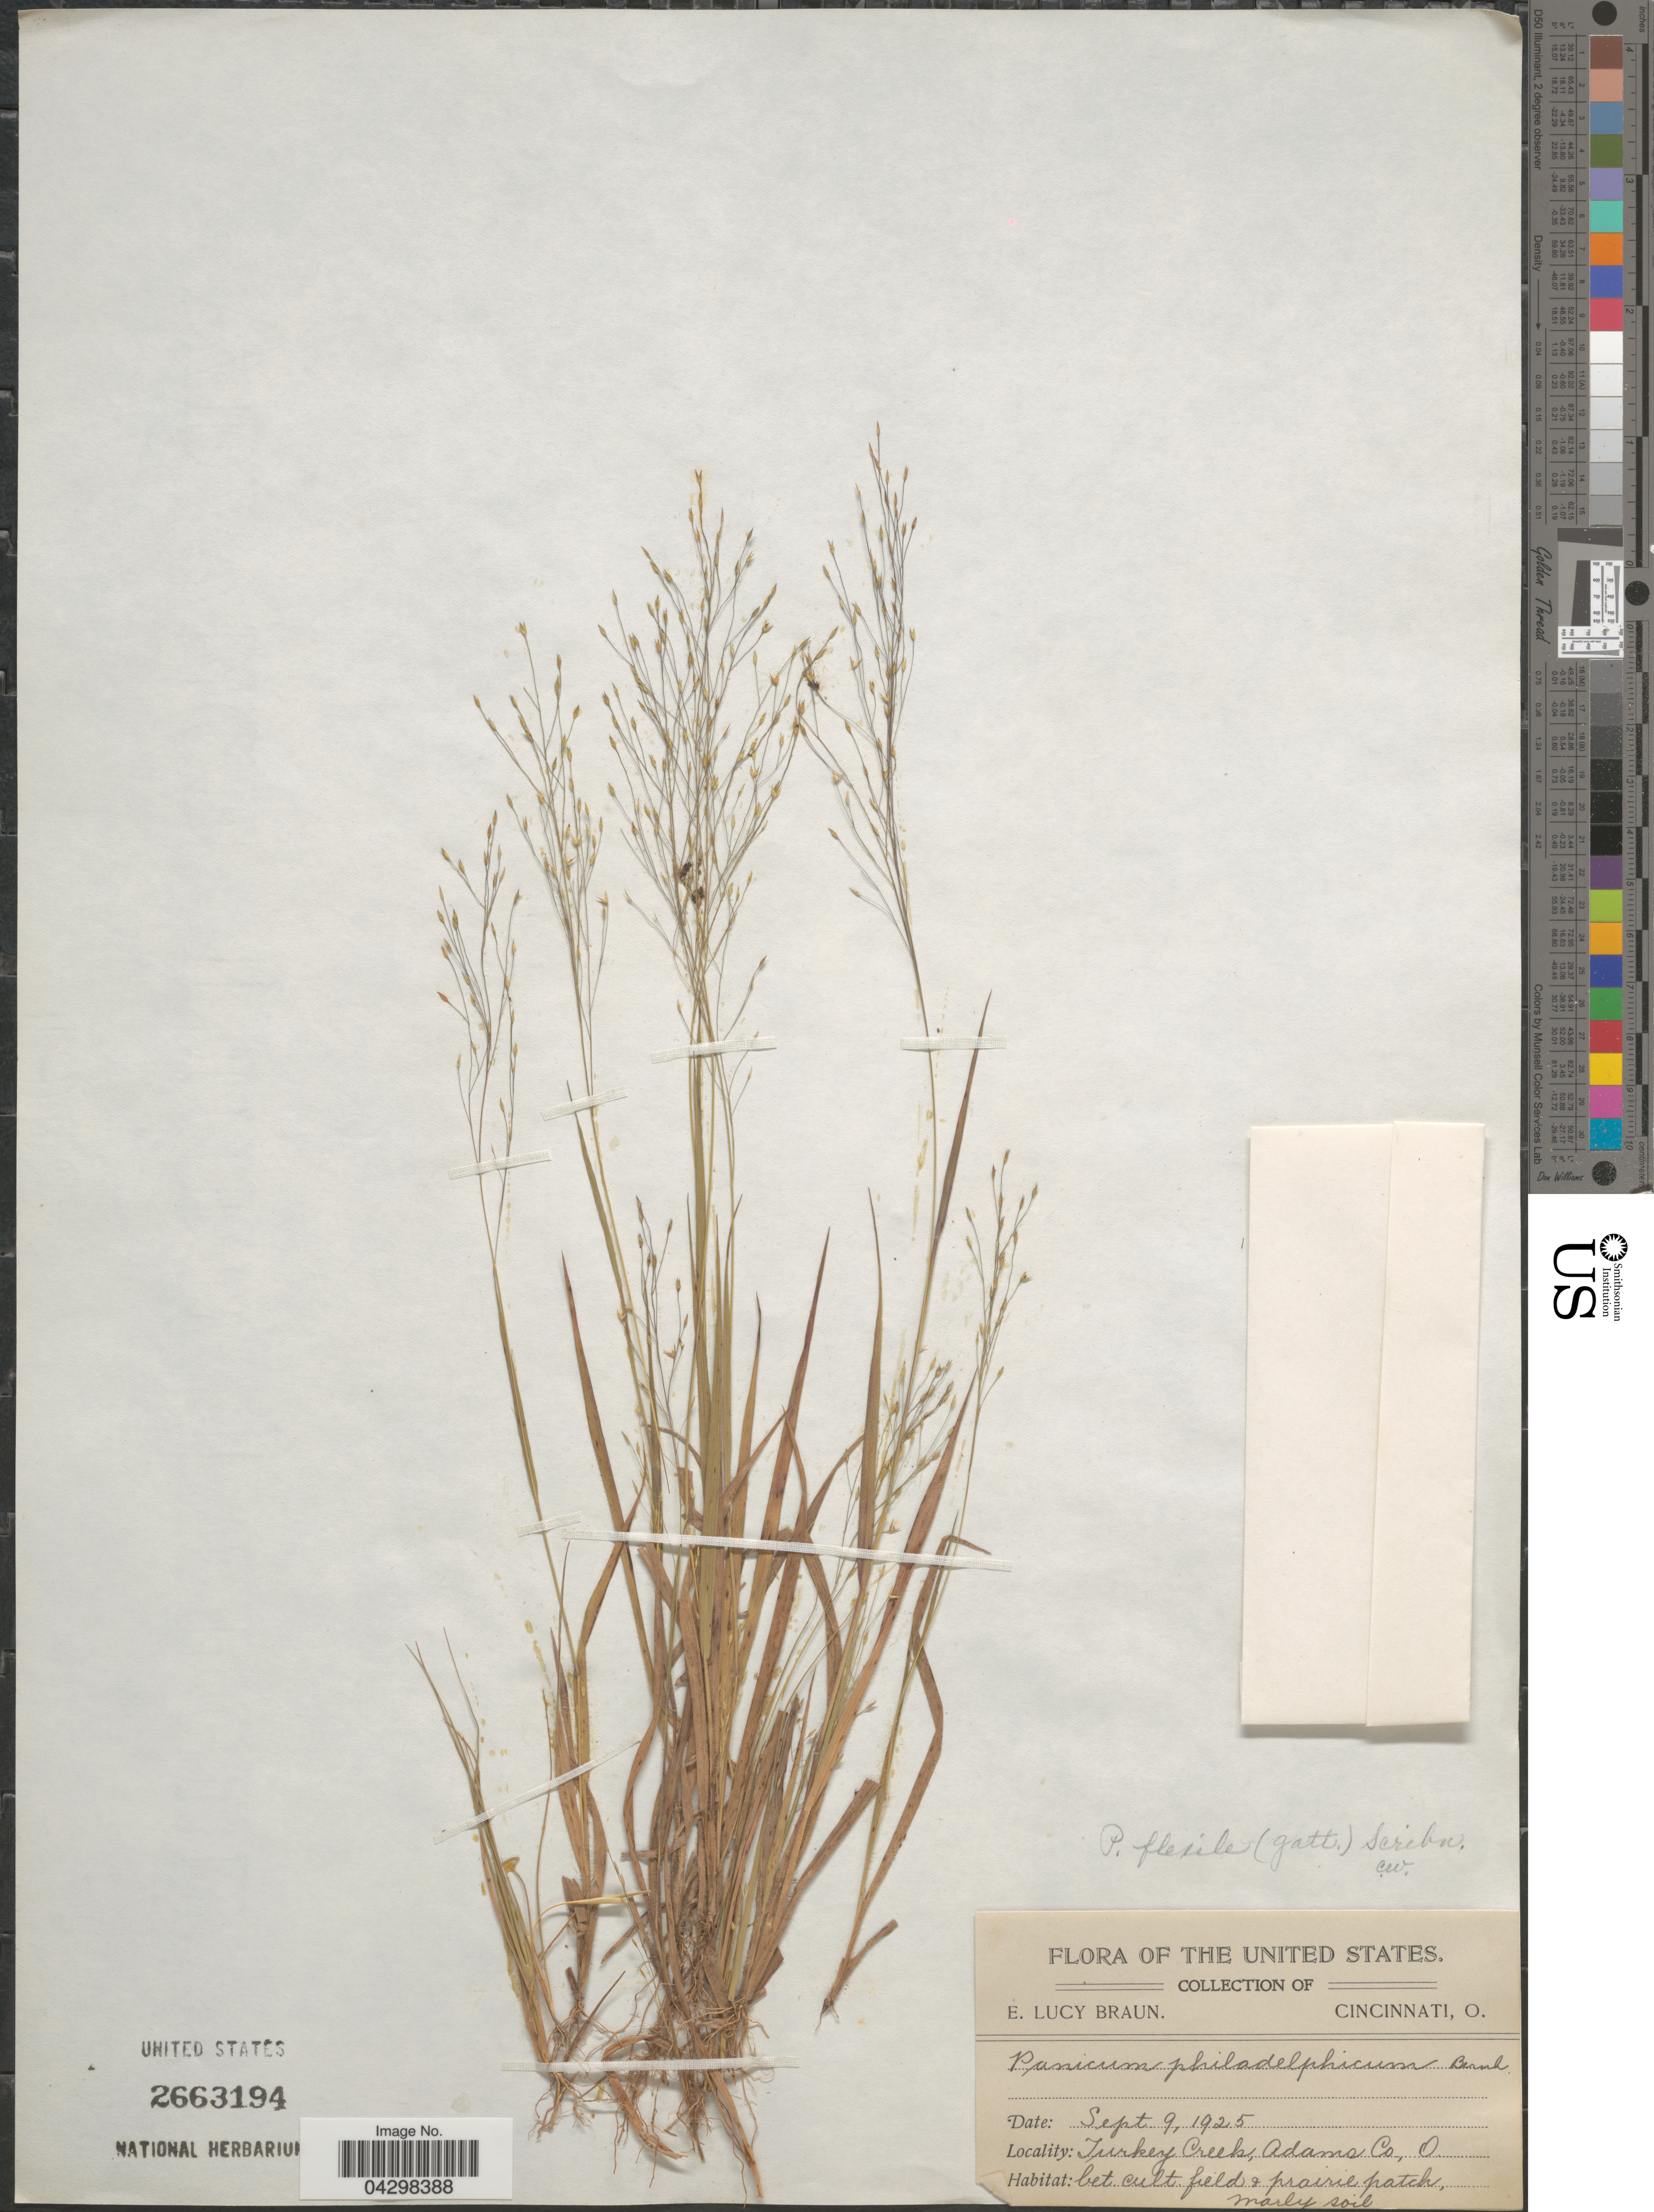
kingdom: Plantae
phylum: Tracheophyta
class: Liliopsida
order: Poales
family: Poaceae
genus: Panicum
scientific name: Panicum flexile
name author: (Gatt.) Scribn.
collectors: E. L. Braun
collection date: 1925-09-09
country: United States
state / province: Ohio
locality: Turkey Creek, Adams Co.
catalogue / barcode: US 2663194